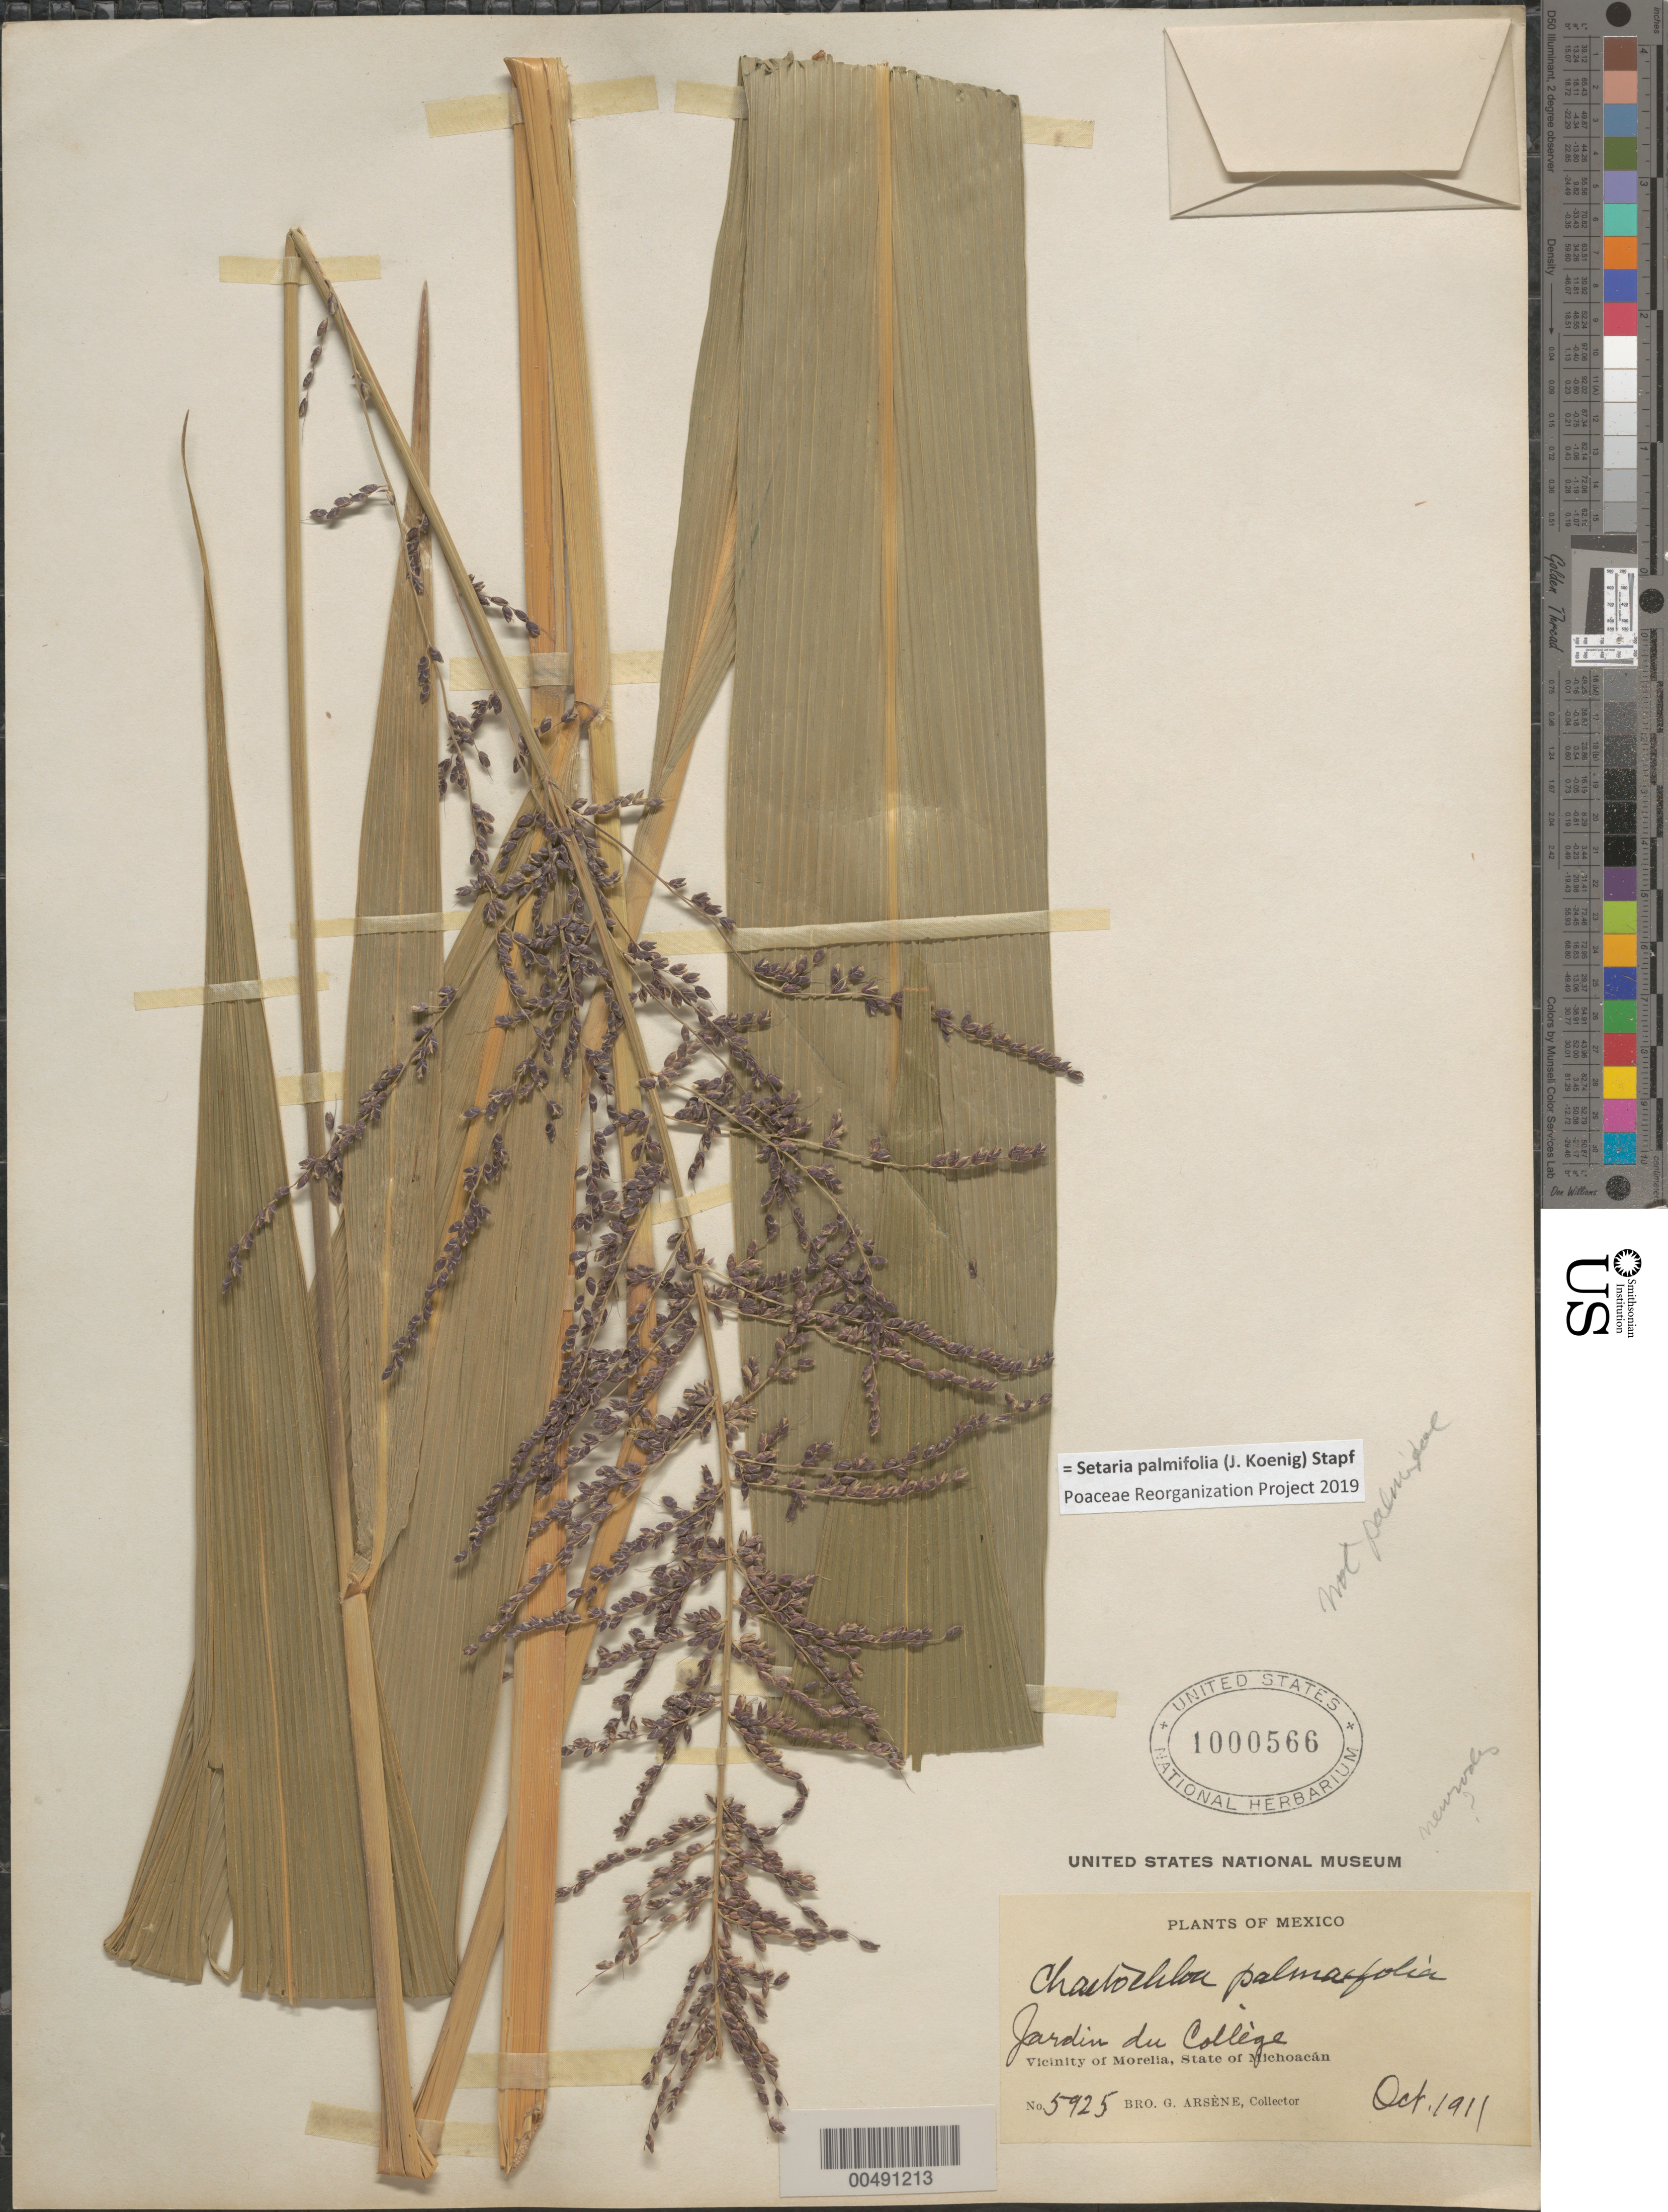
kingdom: Plantae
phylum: Tracheophyta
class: Liliopsida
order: Poales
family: Poaceae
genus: Setaria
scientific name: Setaria palmifolia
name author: (J. Koenig) Stapf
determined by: Poaceae Reorganization Project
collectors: Bro. G. Arsène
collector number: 5925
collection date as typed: Oct 1911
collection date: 1911-10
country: Mexico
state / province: Michoacán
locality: Vicinity of Morelia, Jardín de Collège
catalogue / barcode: US 1000566